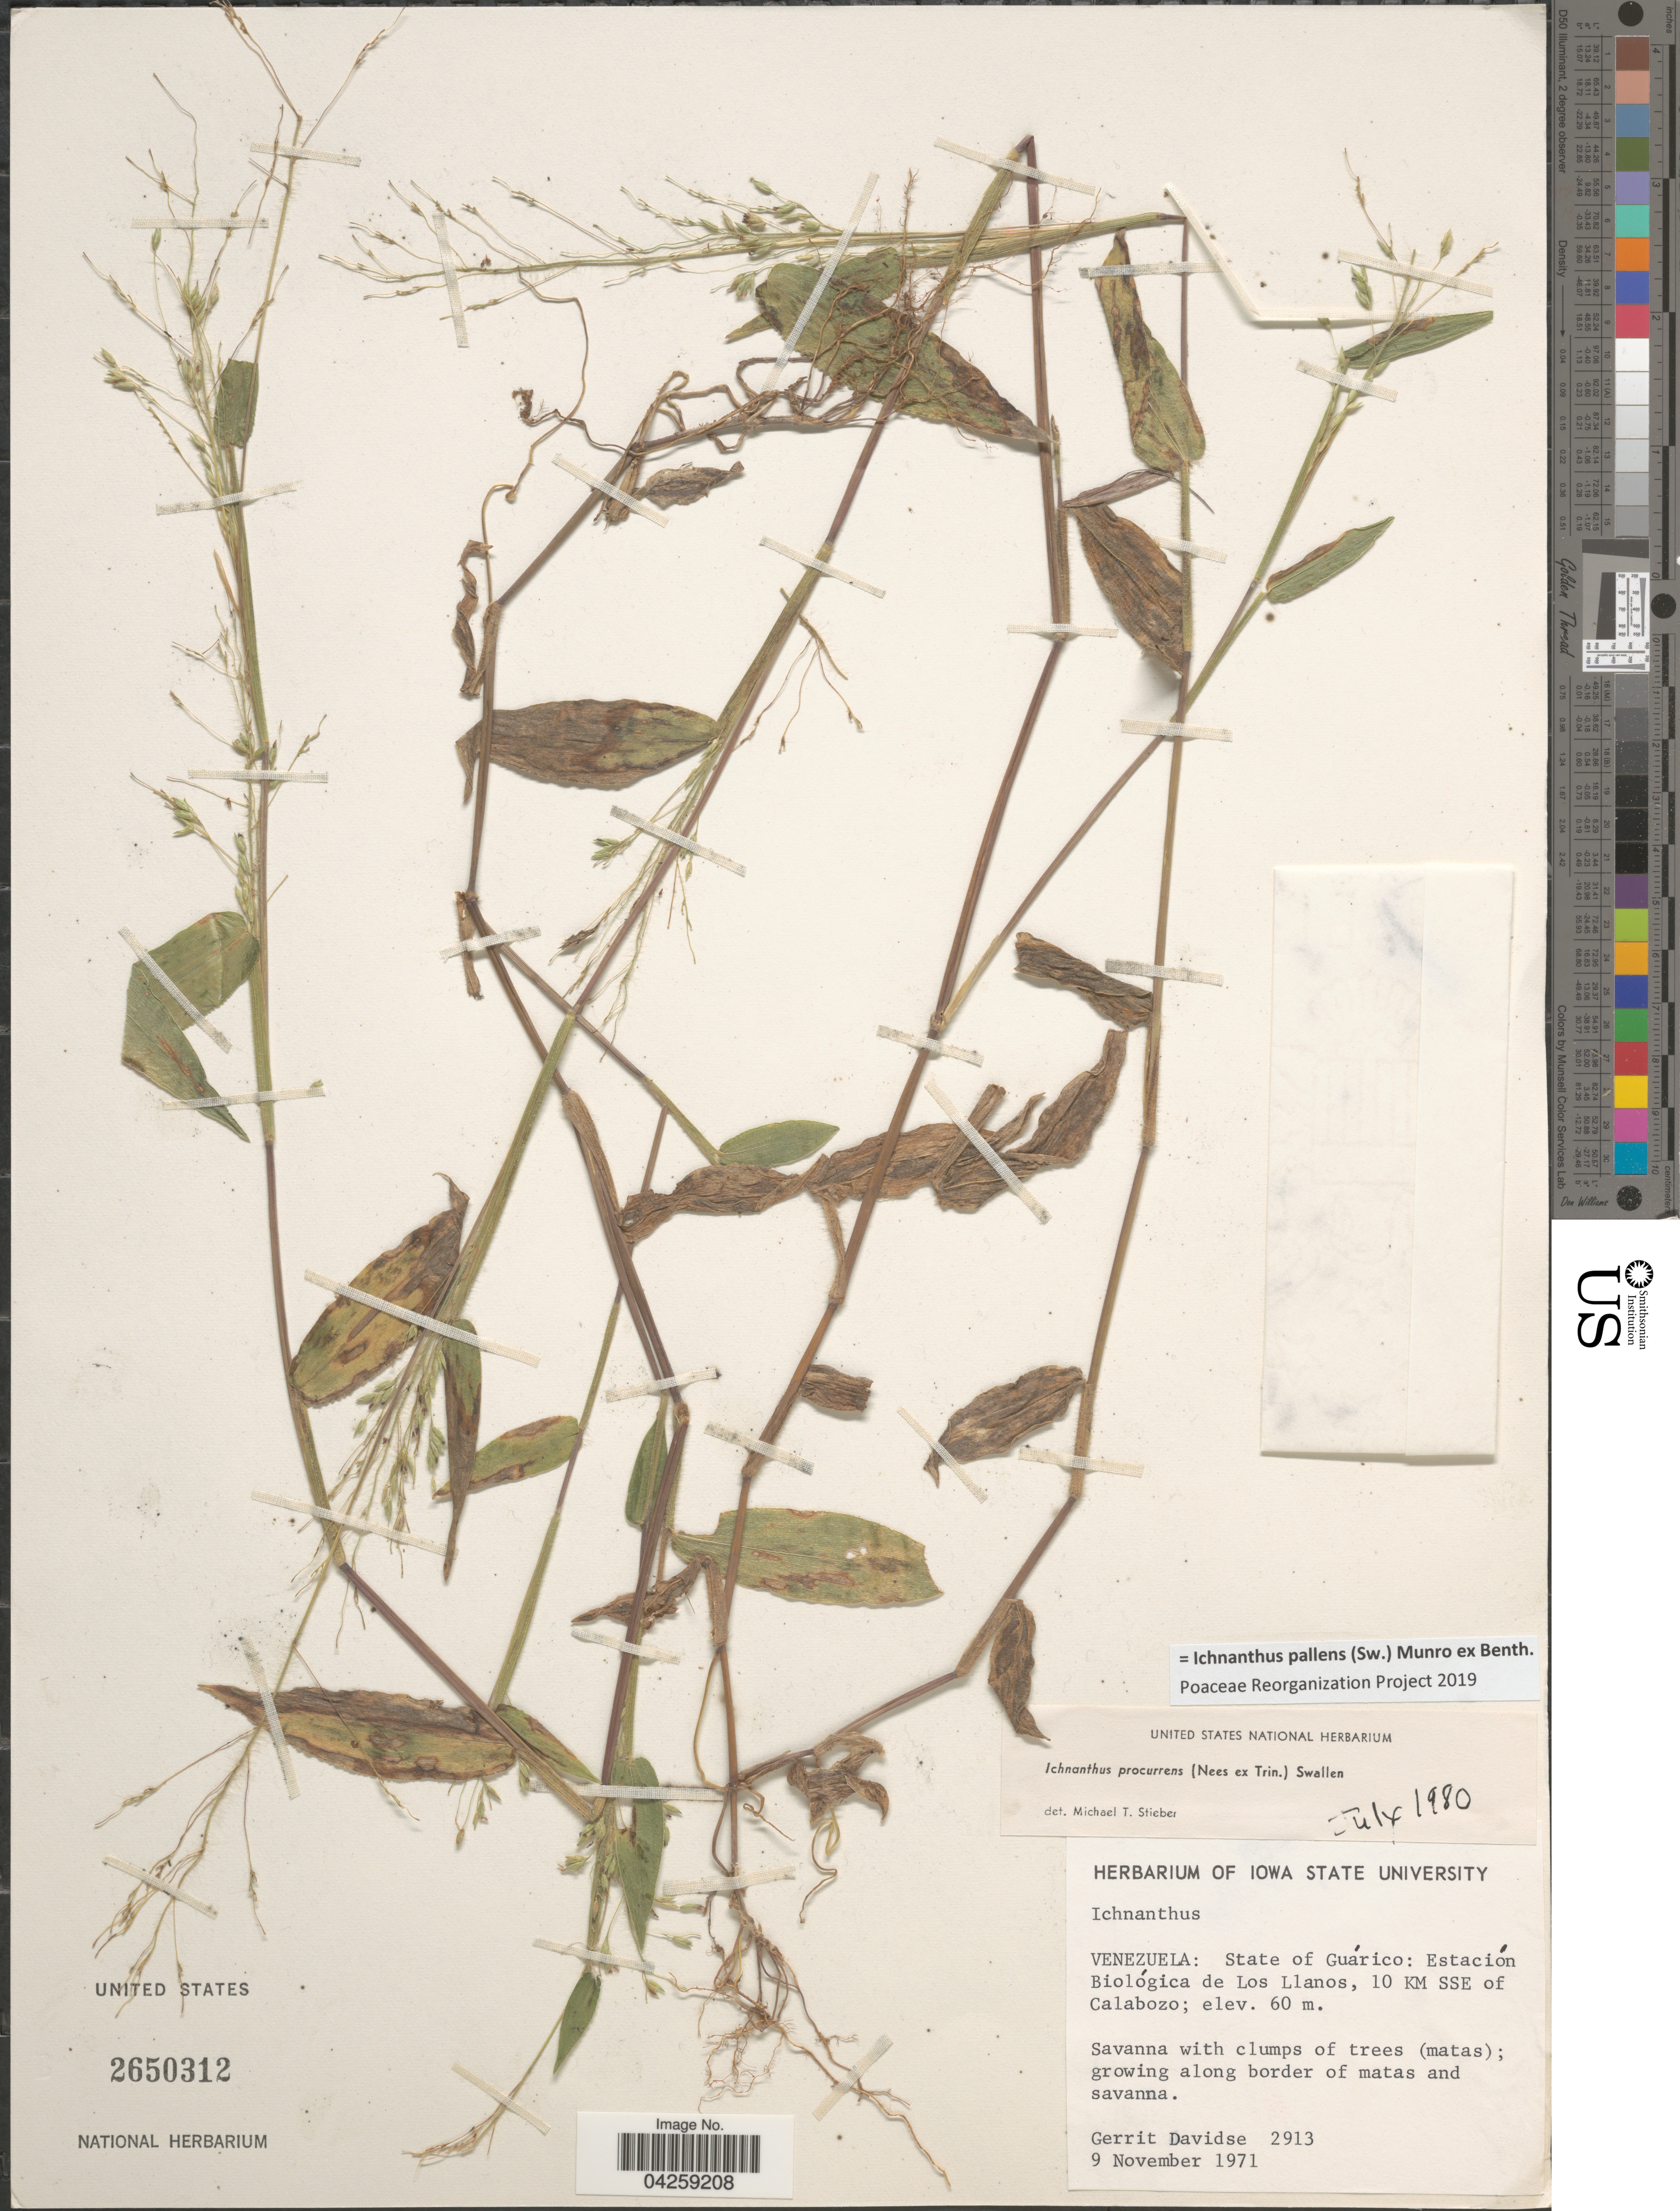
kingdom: Plantae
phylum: Tracheophyta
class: Liliopsida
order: Poales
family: Poaceae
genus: Ichnanthus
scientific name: Ichnanthus pallens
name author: (Sw.) Munro ex Benth.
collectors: G. Davidse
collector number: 2913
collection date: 1971-11-09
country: Venezuela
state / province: Guarico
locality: Estación Biológica de Los Llanos, 10 Km SSE of Calabozo.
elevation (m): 60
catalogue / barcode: US 2650312